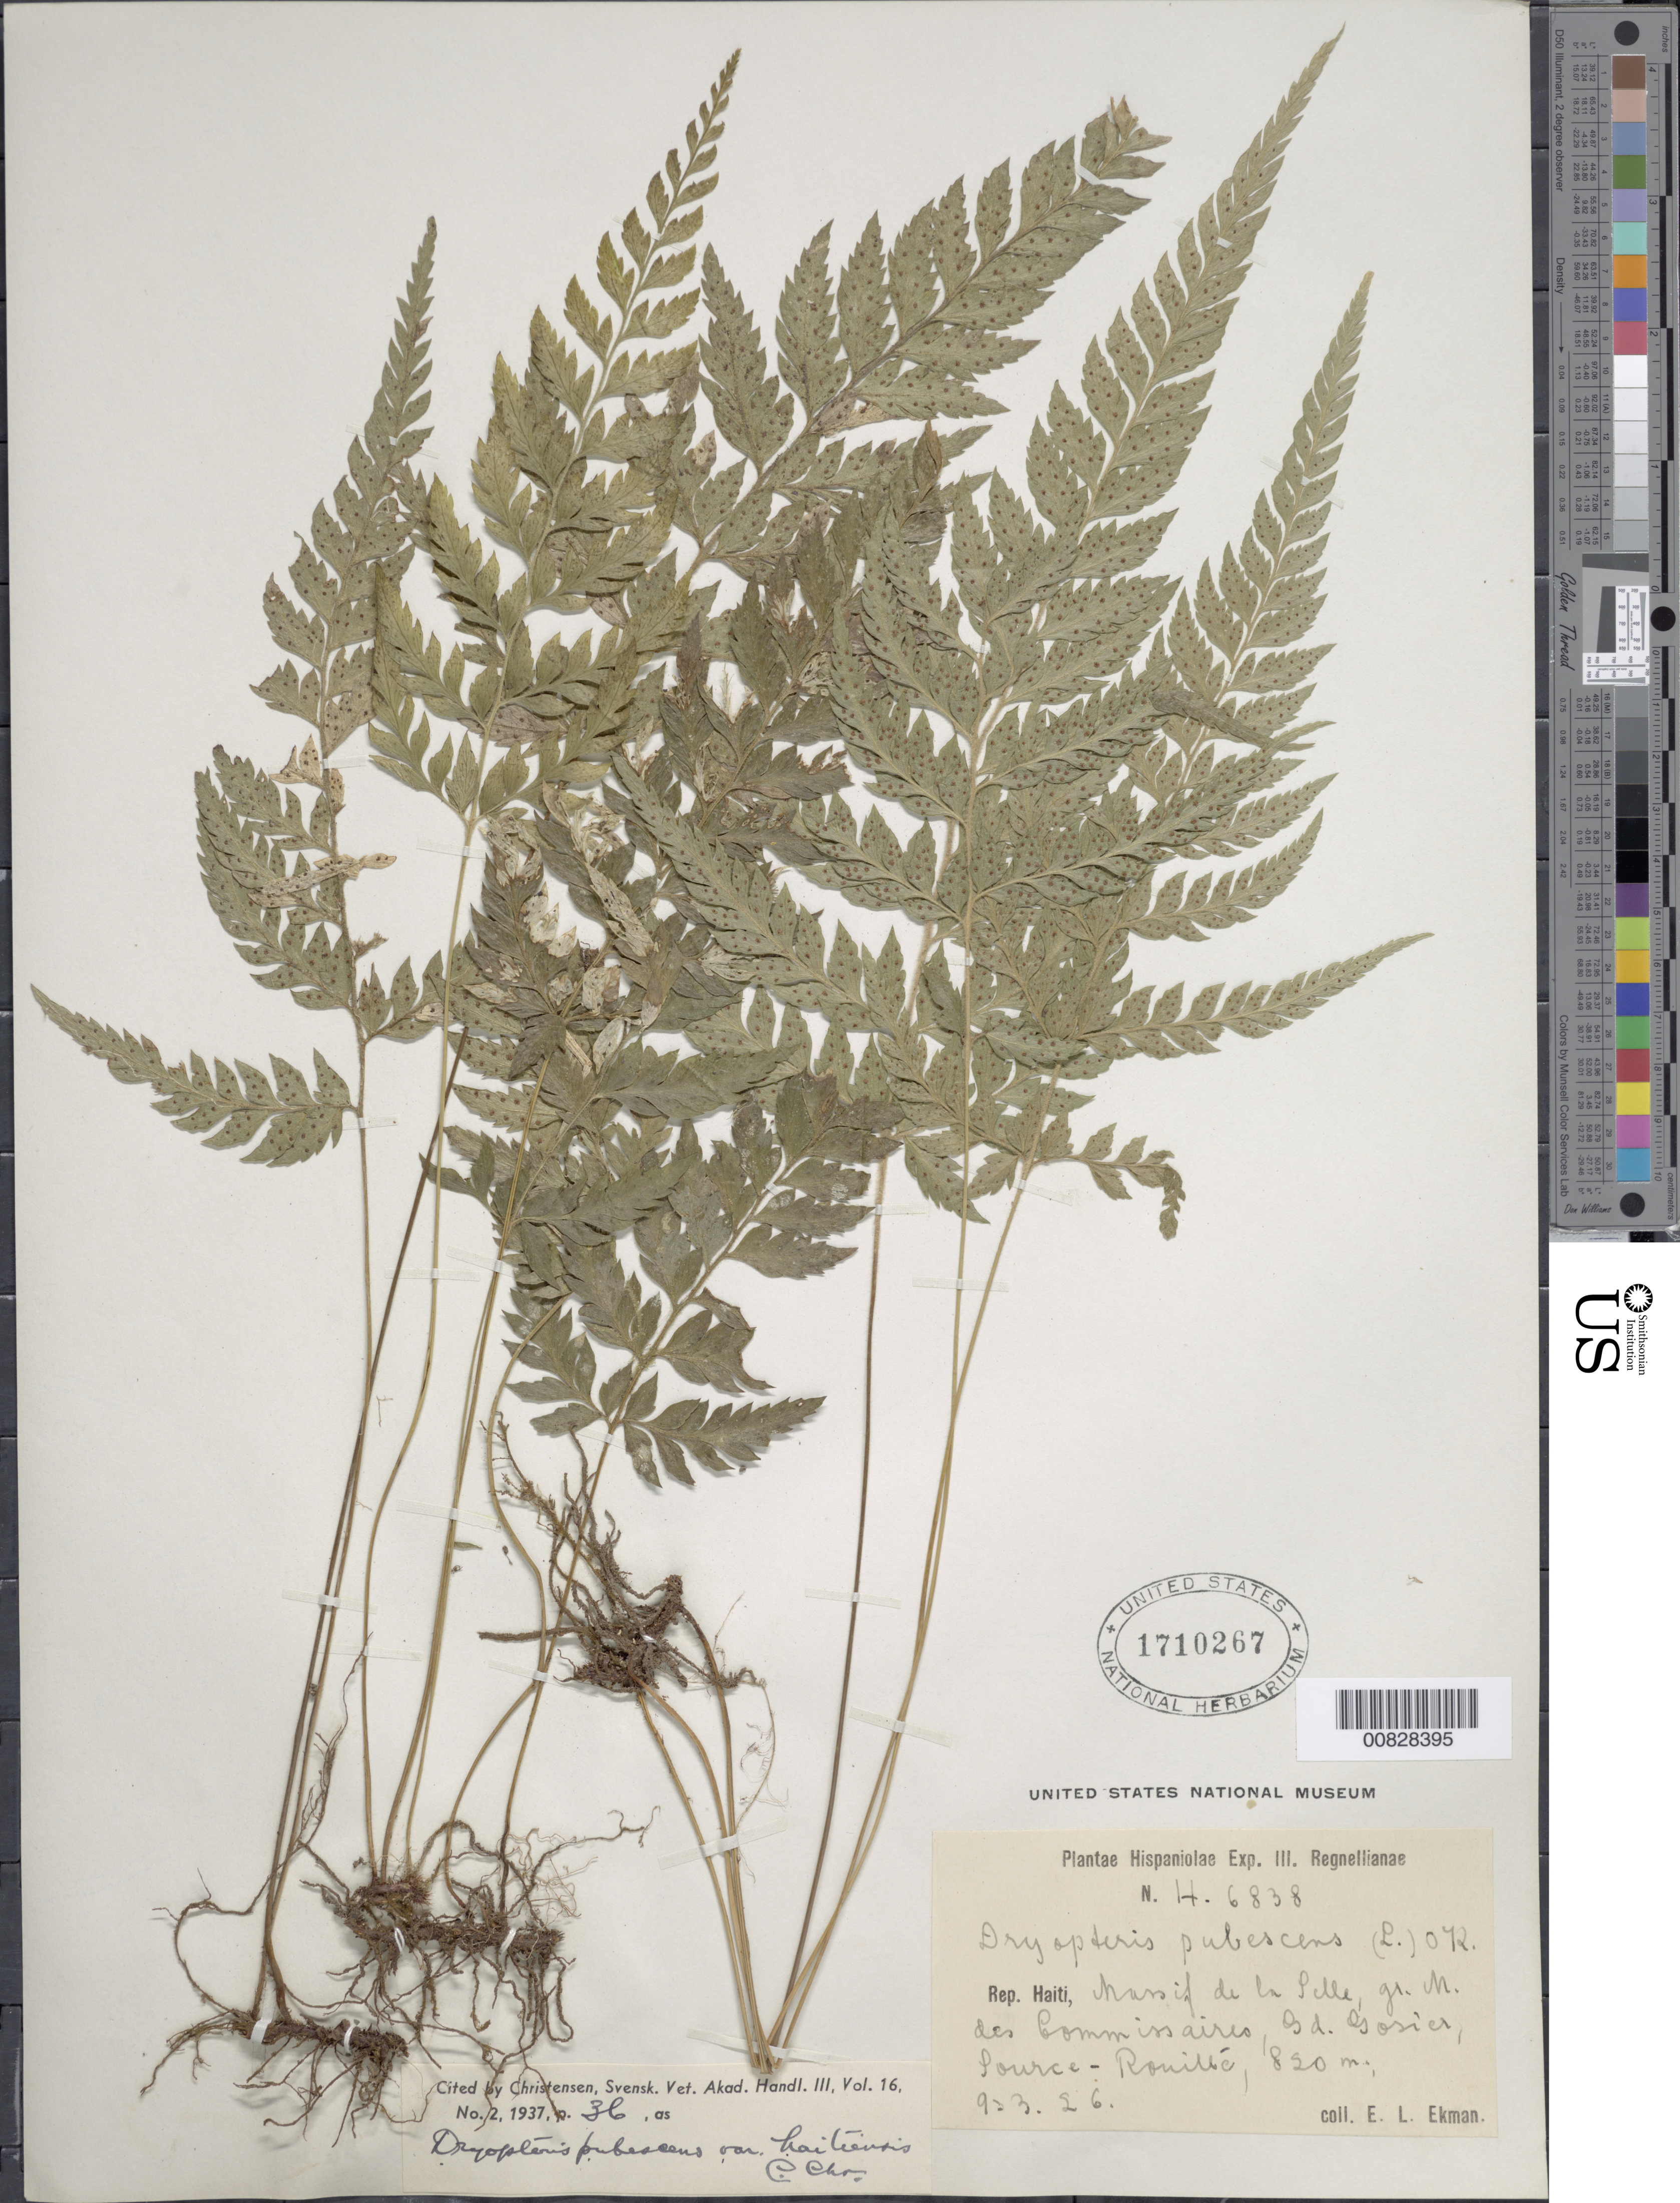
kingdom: Plantae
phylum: Tracheophyta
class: Polypodiopsida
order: Polypodiales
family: Dryopteridaceae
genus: Polystichopsis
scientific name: Polystichopsis pubescens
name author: (L.) C.V. Morton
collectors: E. L. Ekman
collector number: H 6838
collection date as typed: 09 Mar 1926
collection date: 1926-03-09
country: Haiti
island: Hispaniola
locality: Massif de la Selle, gr. Morne des Commissaiers, Gd. Gosier, Source-Rouillé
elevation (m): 820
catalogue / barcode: US 1710267